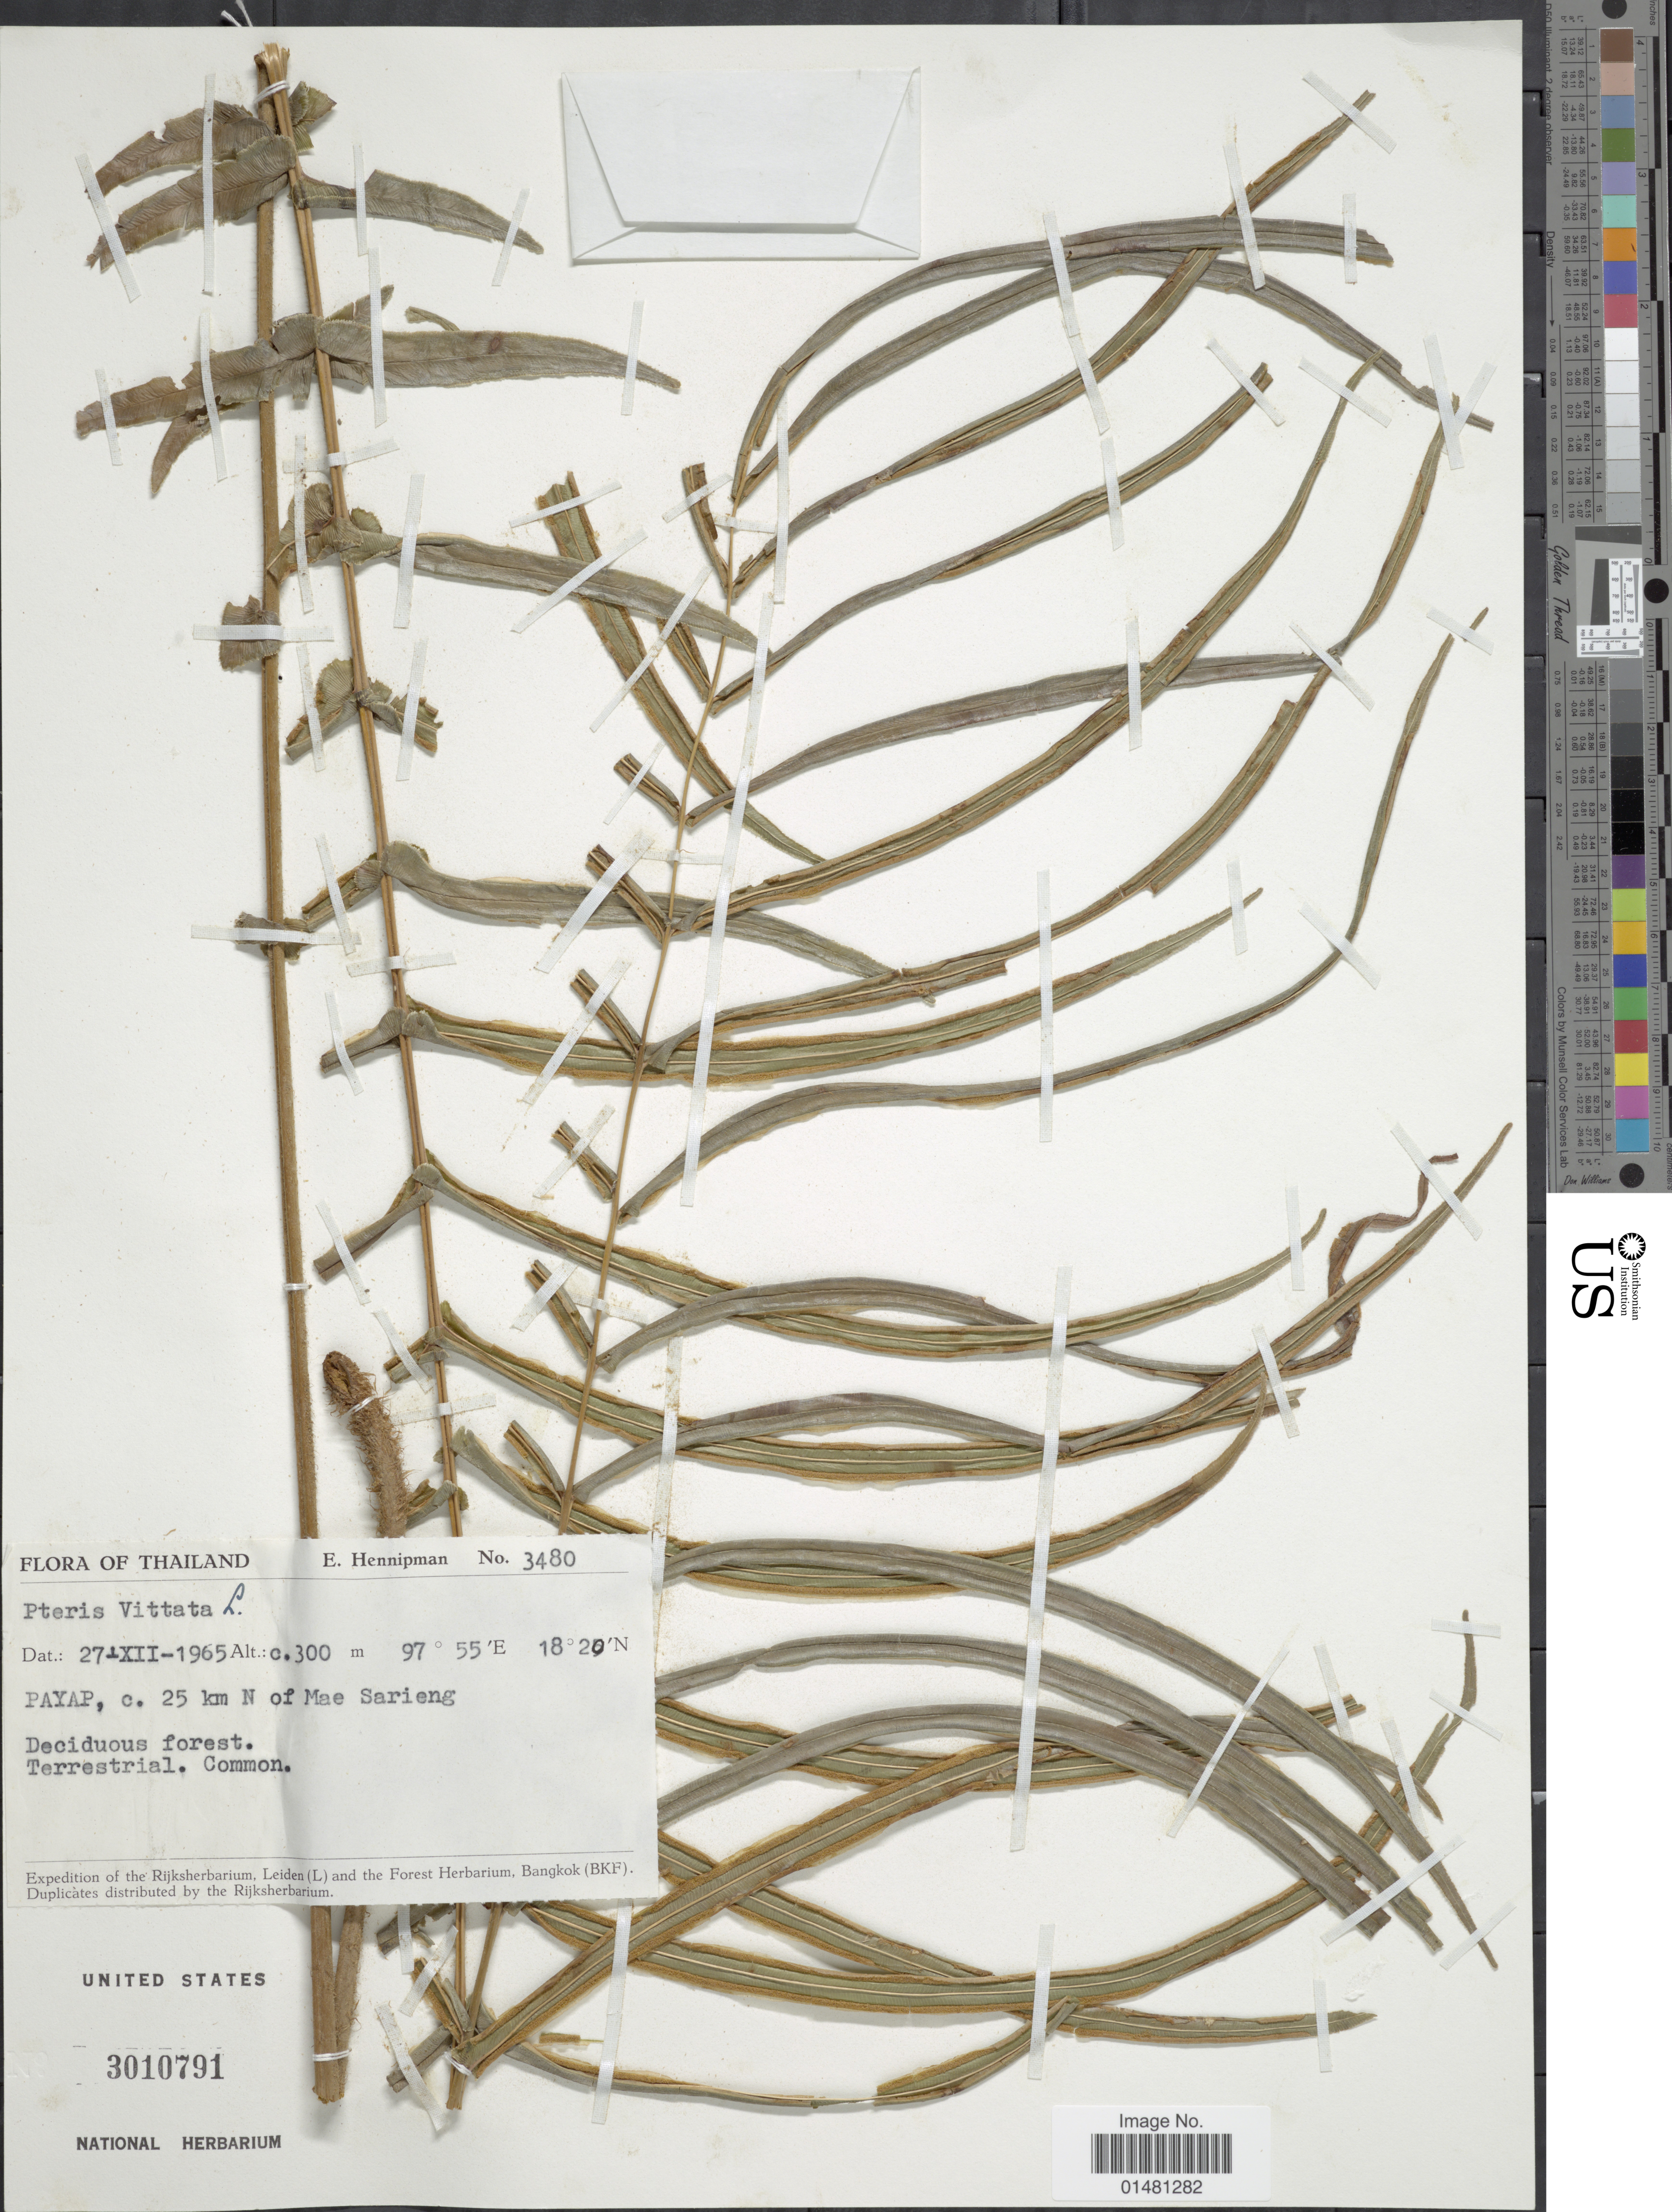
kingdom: Plantae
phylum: Tracheophyta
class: Polypodiopsida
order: Polypodiales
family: Pteridaceae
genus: Pteris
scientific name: Pteris vittata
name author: L.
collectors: E. Hennipman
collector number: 3480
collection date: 1965-12-27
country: Thailand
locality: Payap, c. 25 km N of Mae Sarieng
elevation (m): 300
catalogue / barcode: US 3010791